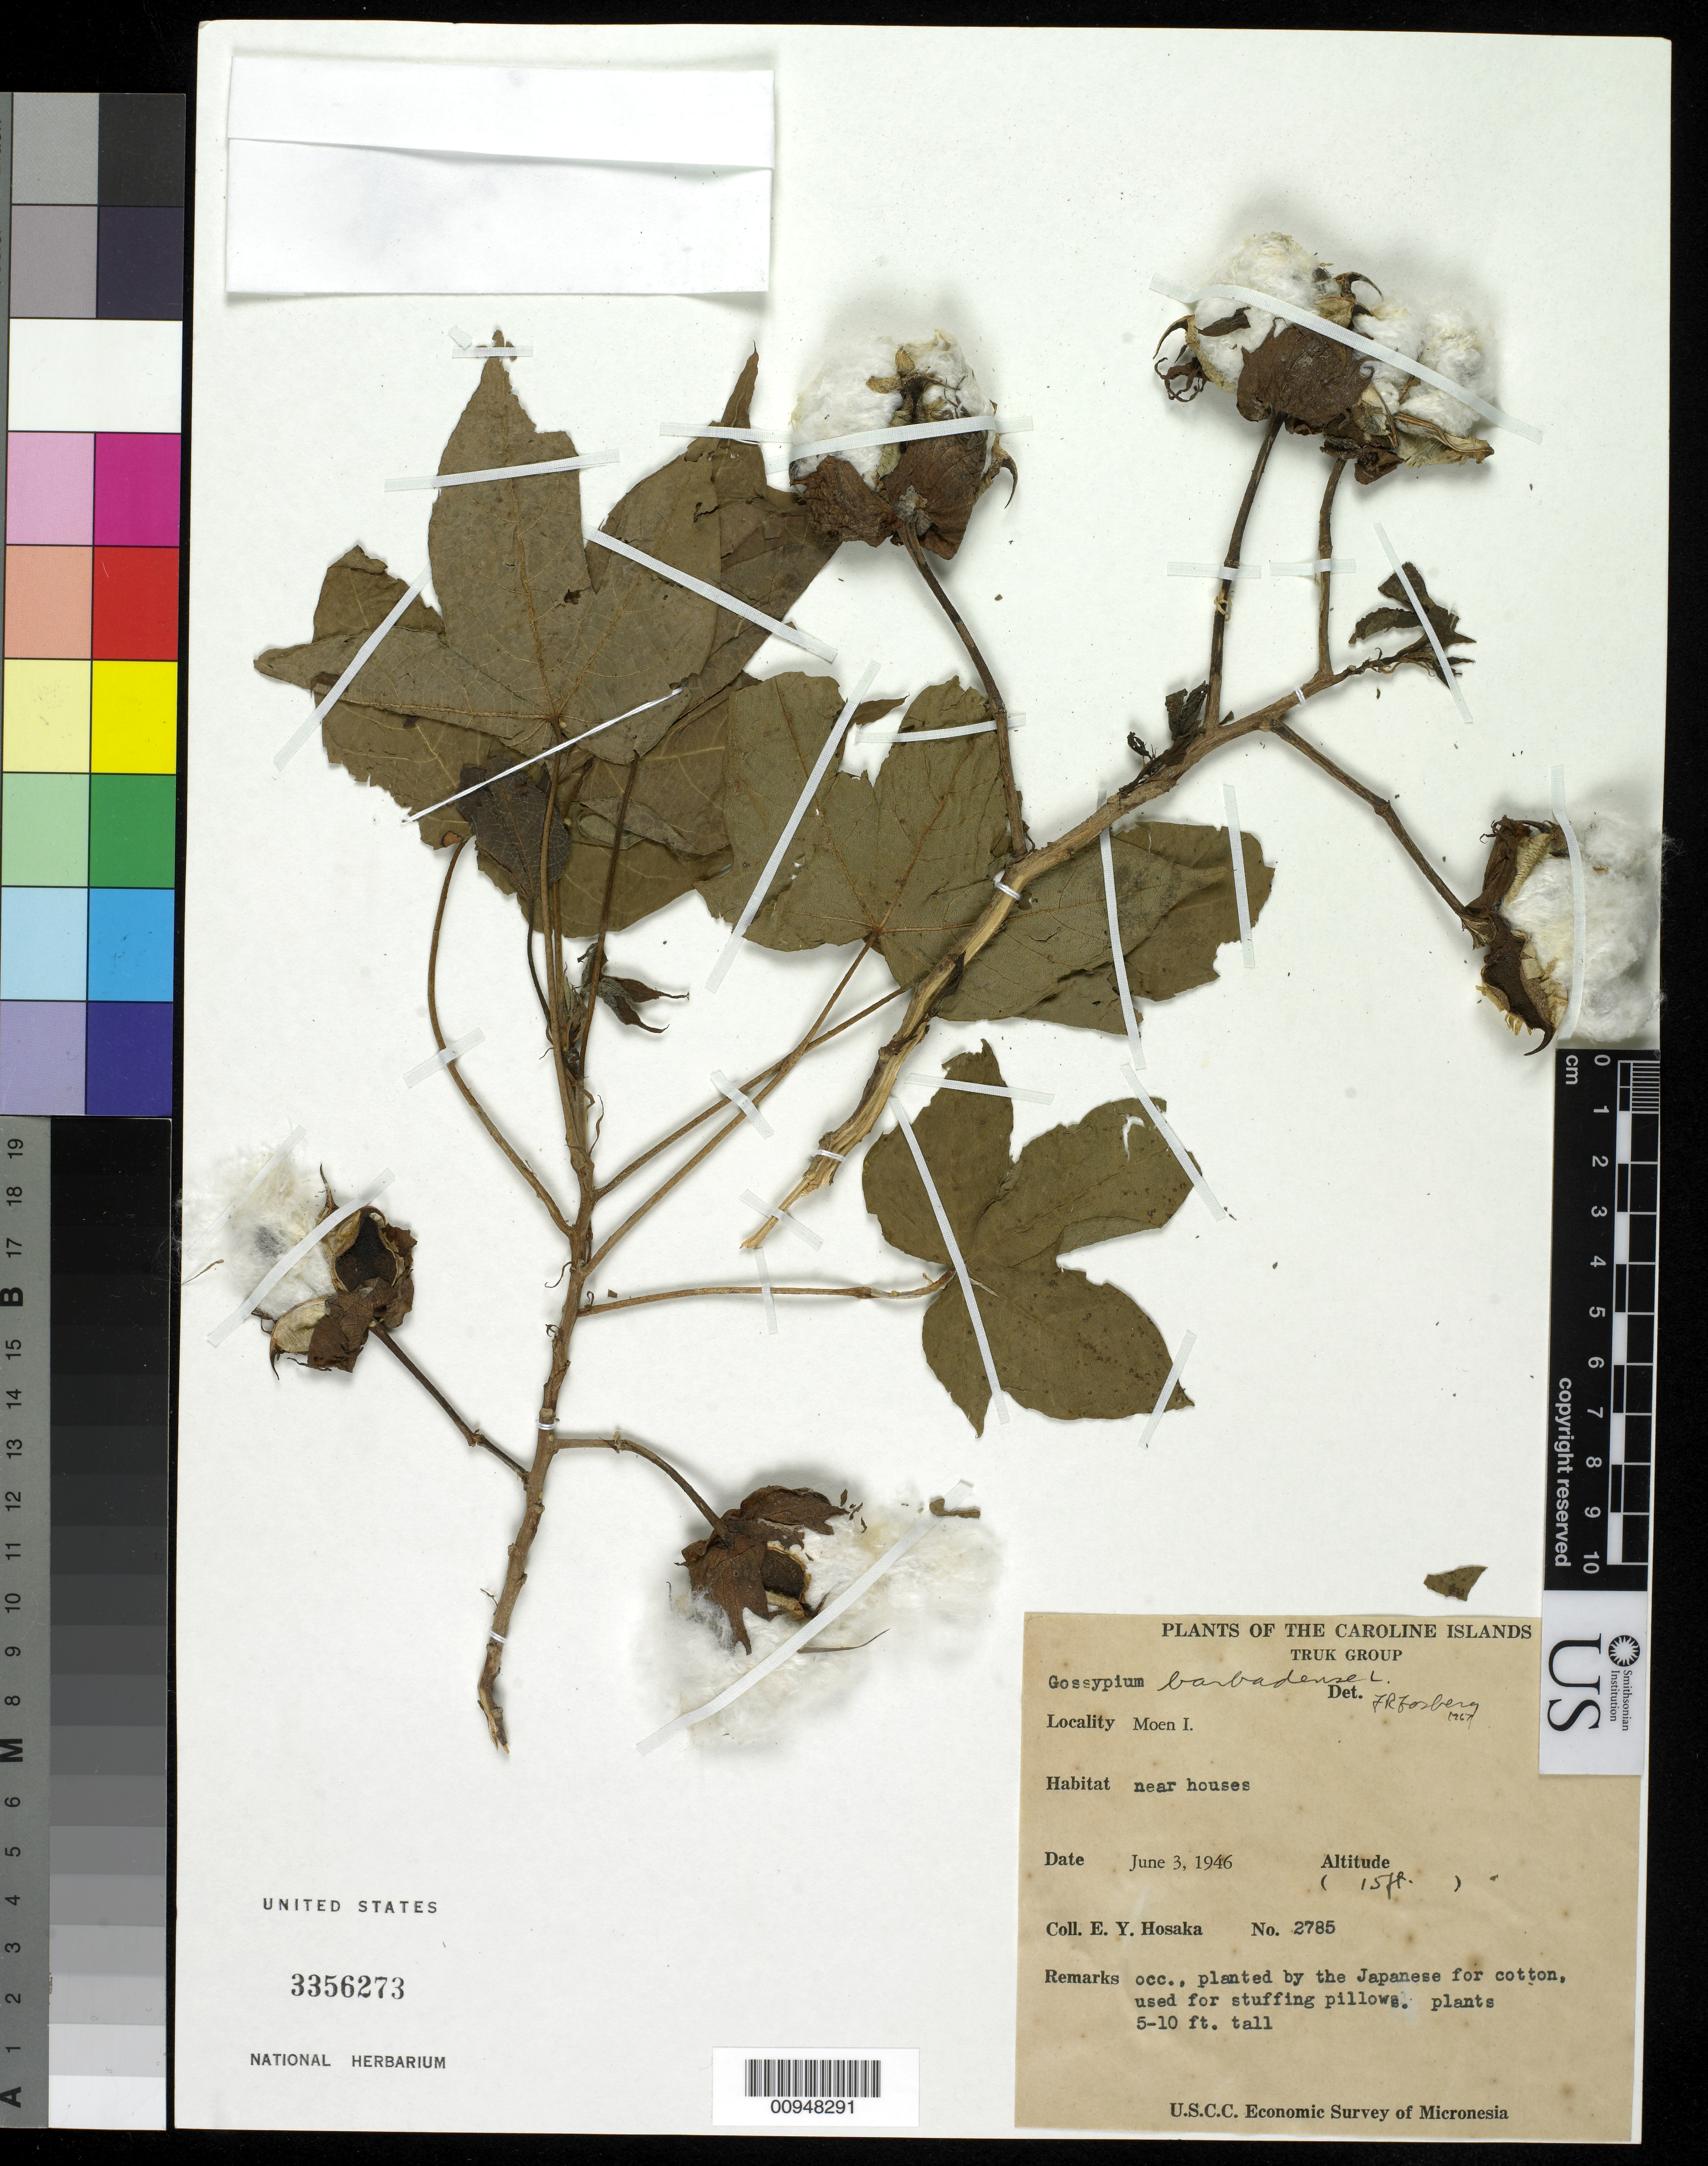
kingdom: Plantae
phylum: Tracheophyta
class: Magnoliopsida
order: Malvales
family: Malvaceae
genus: Gossypium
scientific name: Gossypium barbadense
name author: L.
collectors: E. Y. Hosaka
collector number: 2785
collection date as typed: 03 Jun 1946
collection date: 1946-06-03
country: Micronesia, Federated States of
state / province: Truk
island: Moen [Wono]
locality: Near houses.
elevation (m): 5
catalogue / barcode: US 3356273